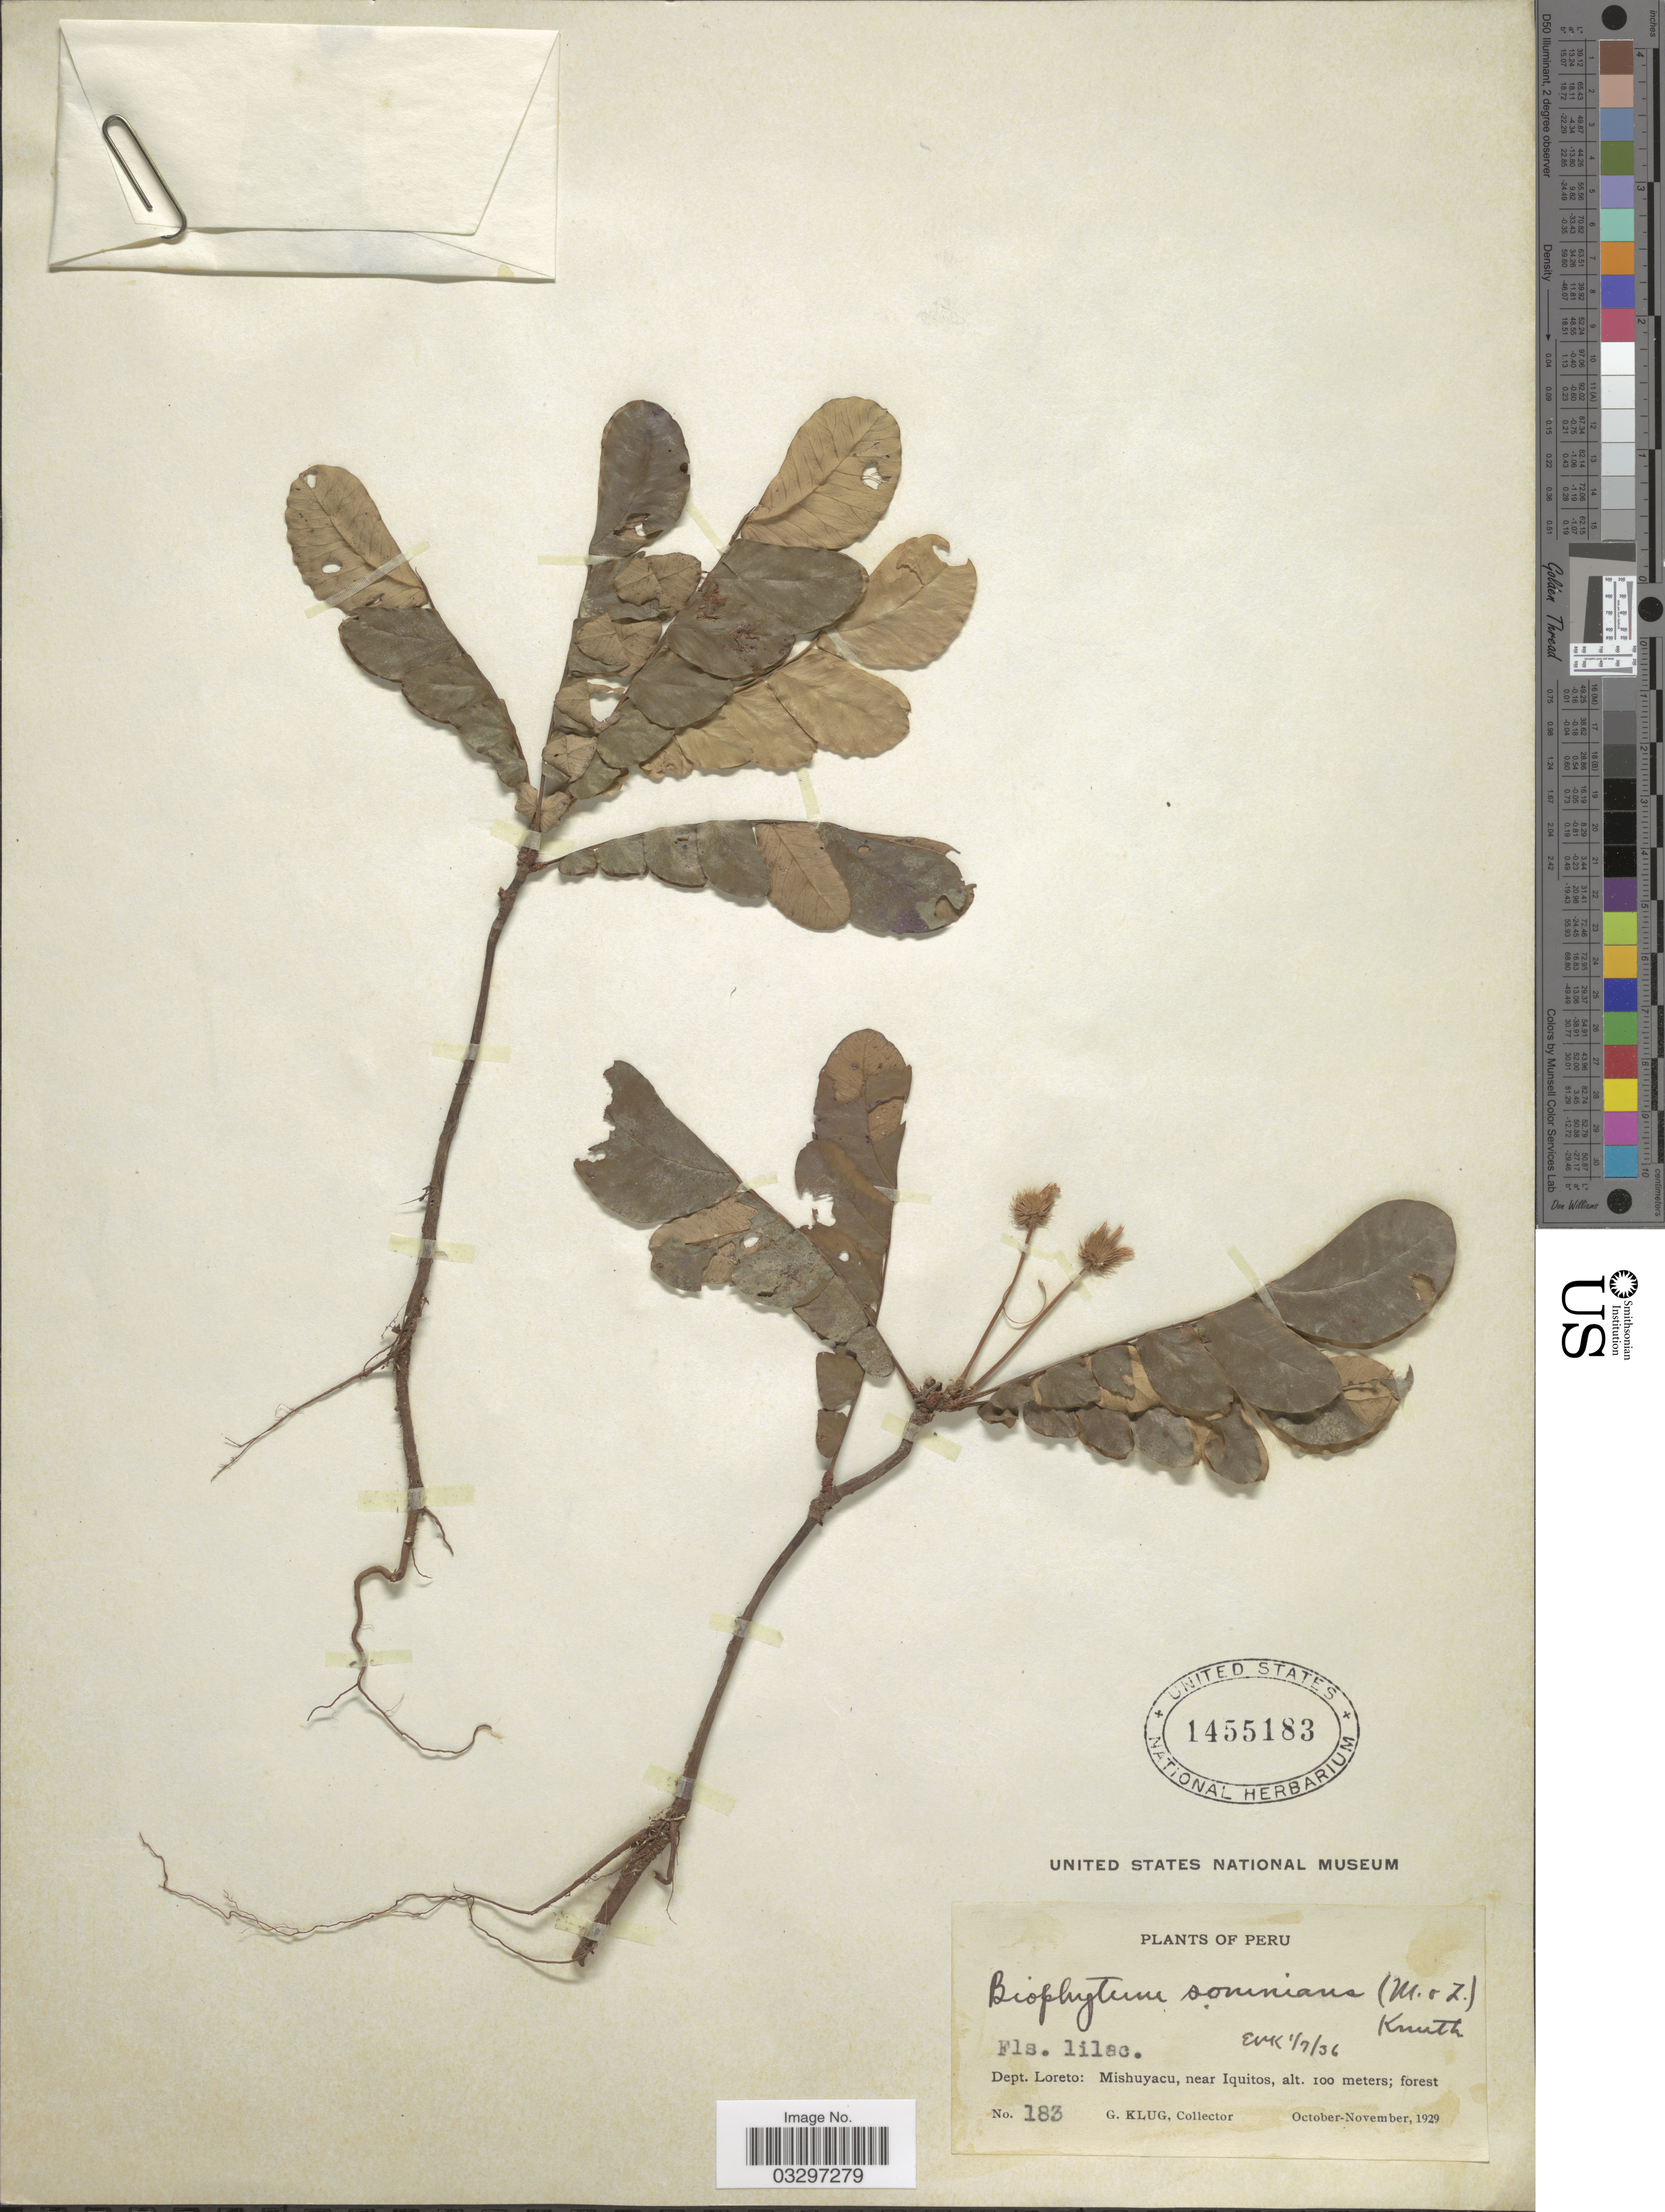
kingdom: Plantae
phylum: Tracheophyta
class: Magnoliopsida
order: Oxalidales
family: Oxalidaceae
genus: Biophytum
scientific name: Biophytum somnians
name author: (Mart. ex Zucc.) G. Don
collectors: G. Klug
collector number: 183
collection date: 1929-10/1929-11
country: Peru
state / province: Loreto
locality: Dept. Loreto: Mishuyacu, near Iquitos.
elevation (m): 100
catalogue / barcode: US 1455183